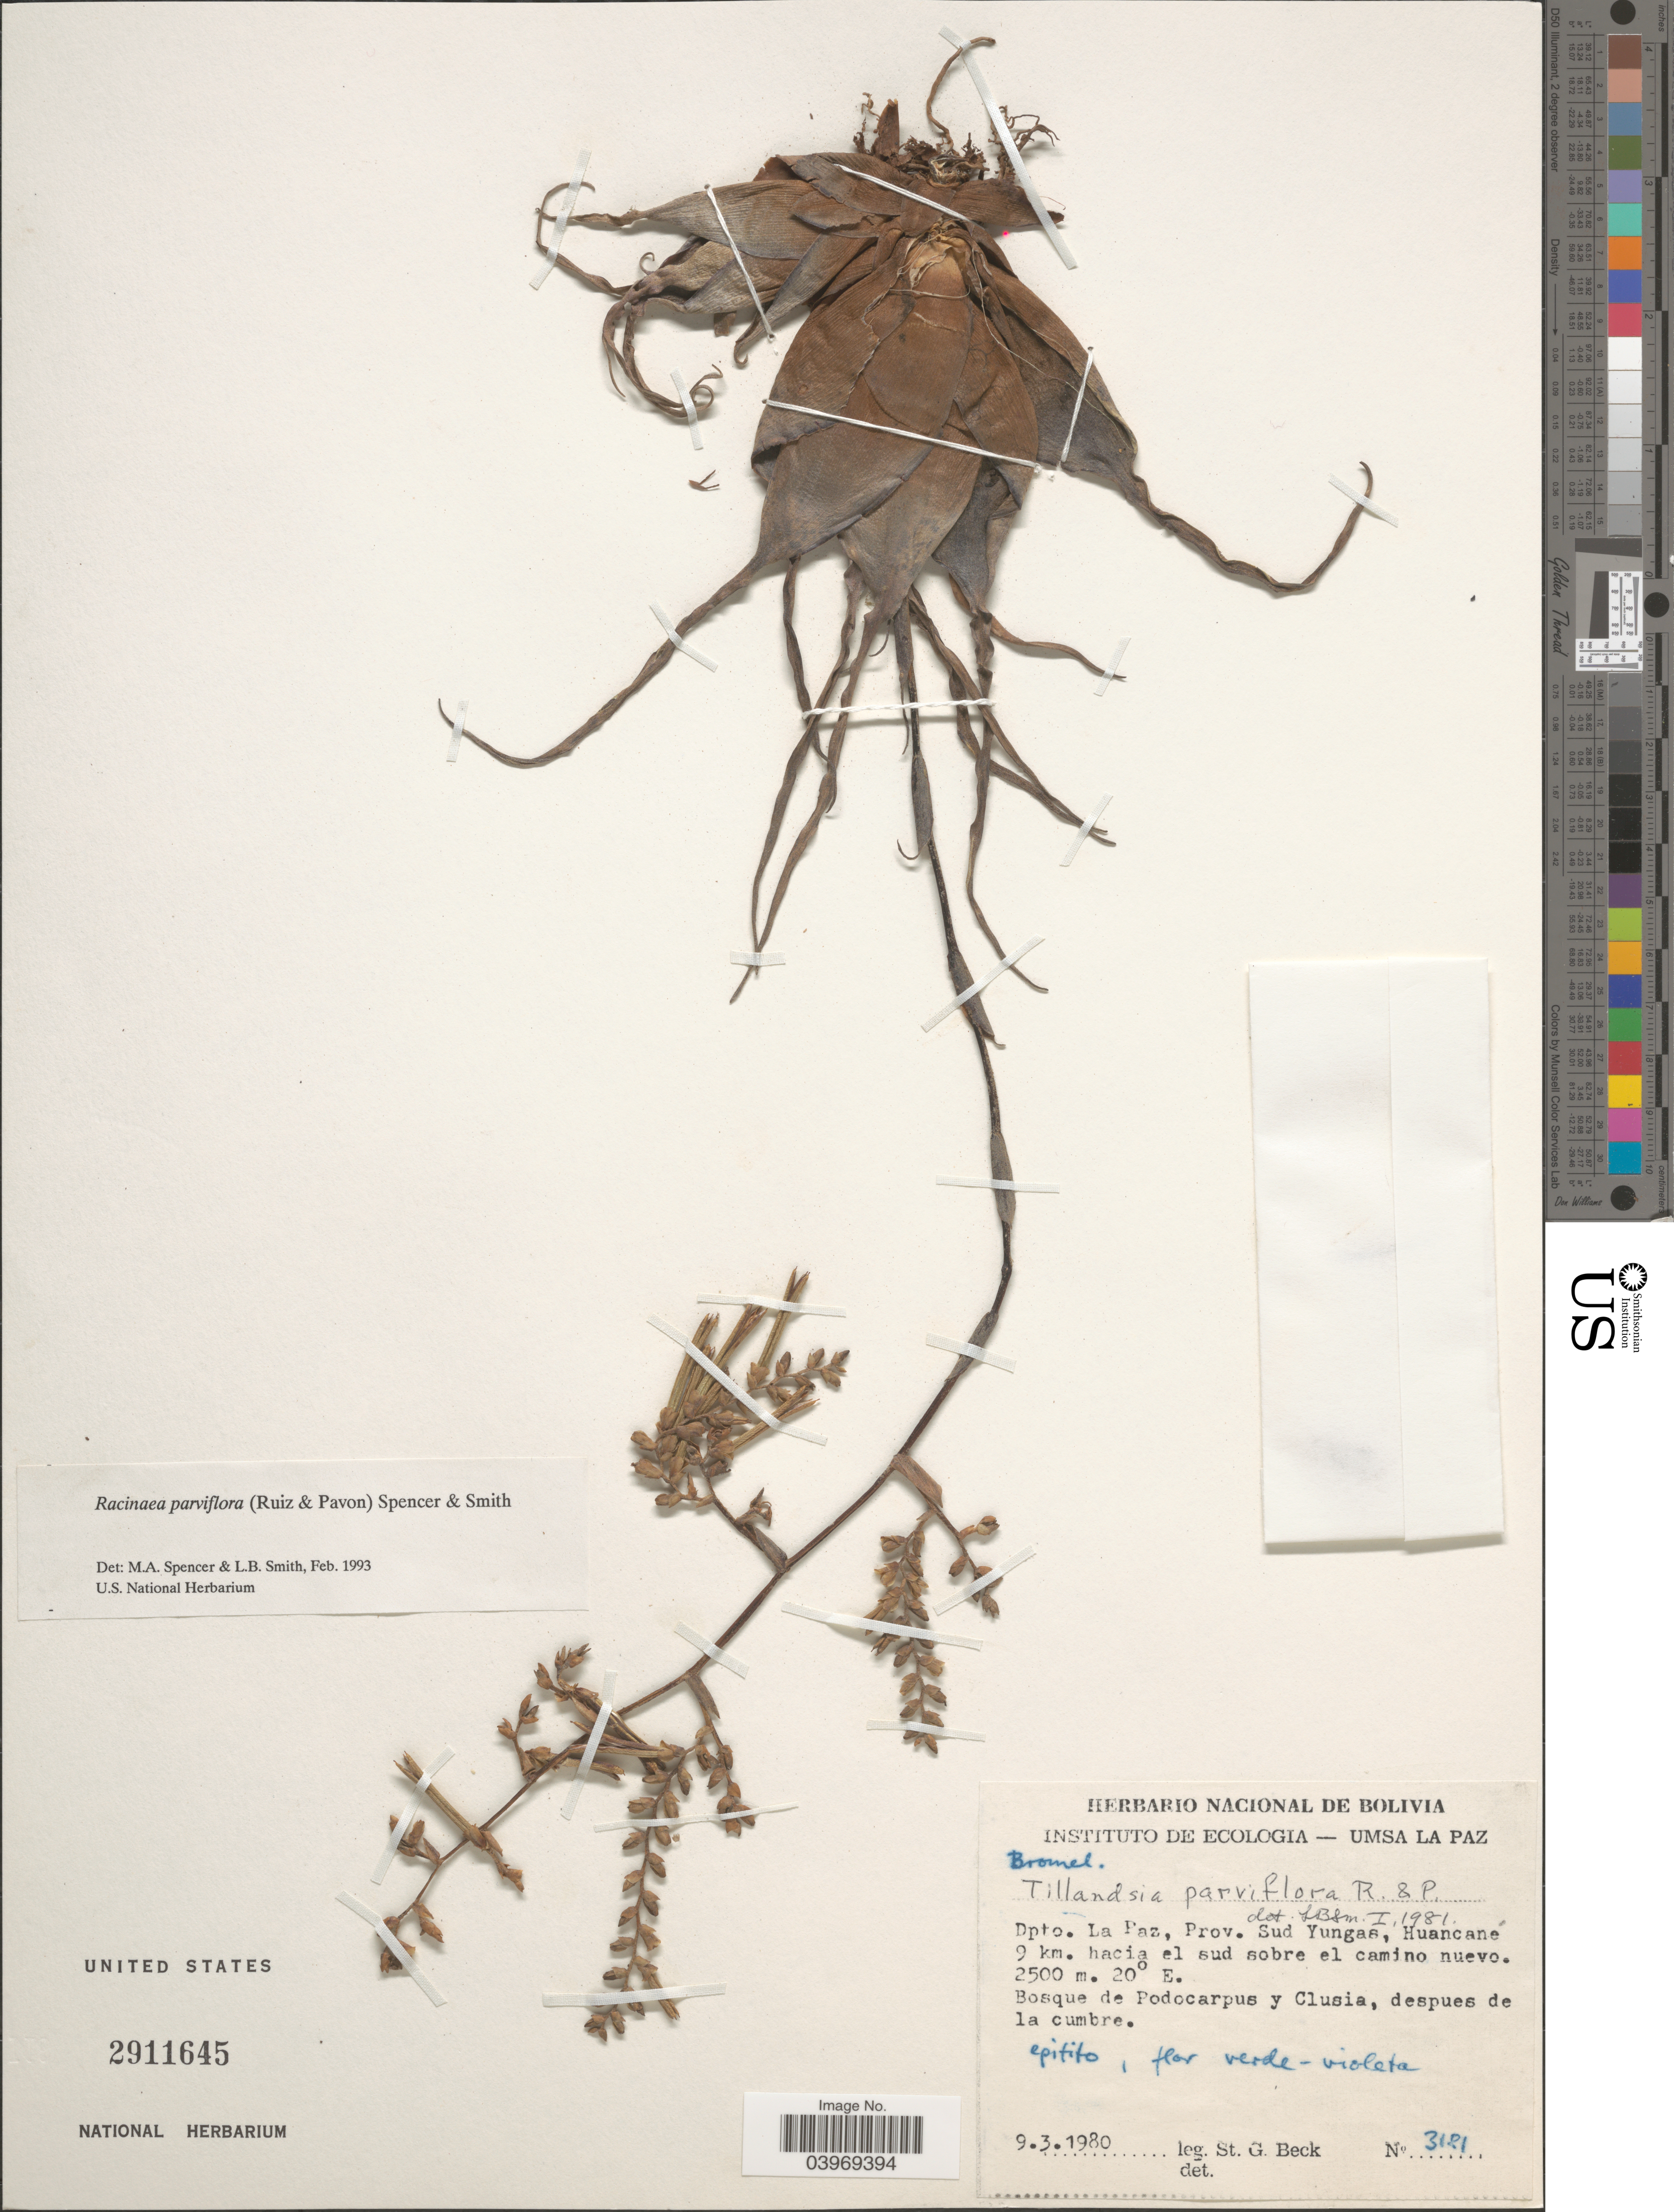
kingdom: Plantae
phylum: Tracheophyta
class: Liliopsida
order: Poales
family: Bromeliaceae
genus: Racinaea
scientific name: Racinaea parviflora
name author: (Ruiz & Pav.) M.A. Spencer & L.B. Sm.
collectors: S. G. Beck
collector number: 3181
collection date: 1980-03-09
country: Bolivia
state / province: La Paz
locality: Dpto. La Paz, Prov. Sud Yungas, Huancané 9 km. hacia el sud sobre el camino nuevo.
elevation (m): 2500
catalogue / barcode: US 2911645